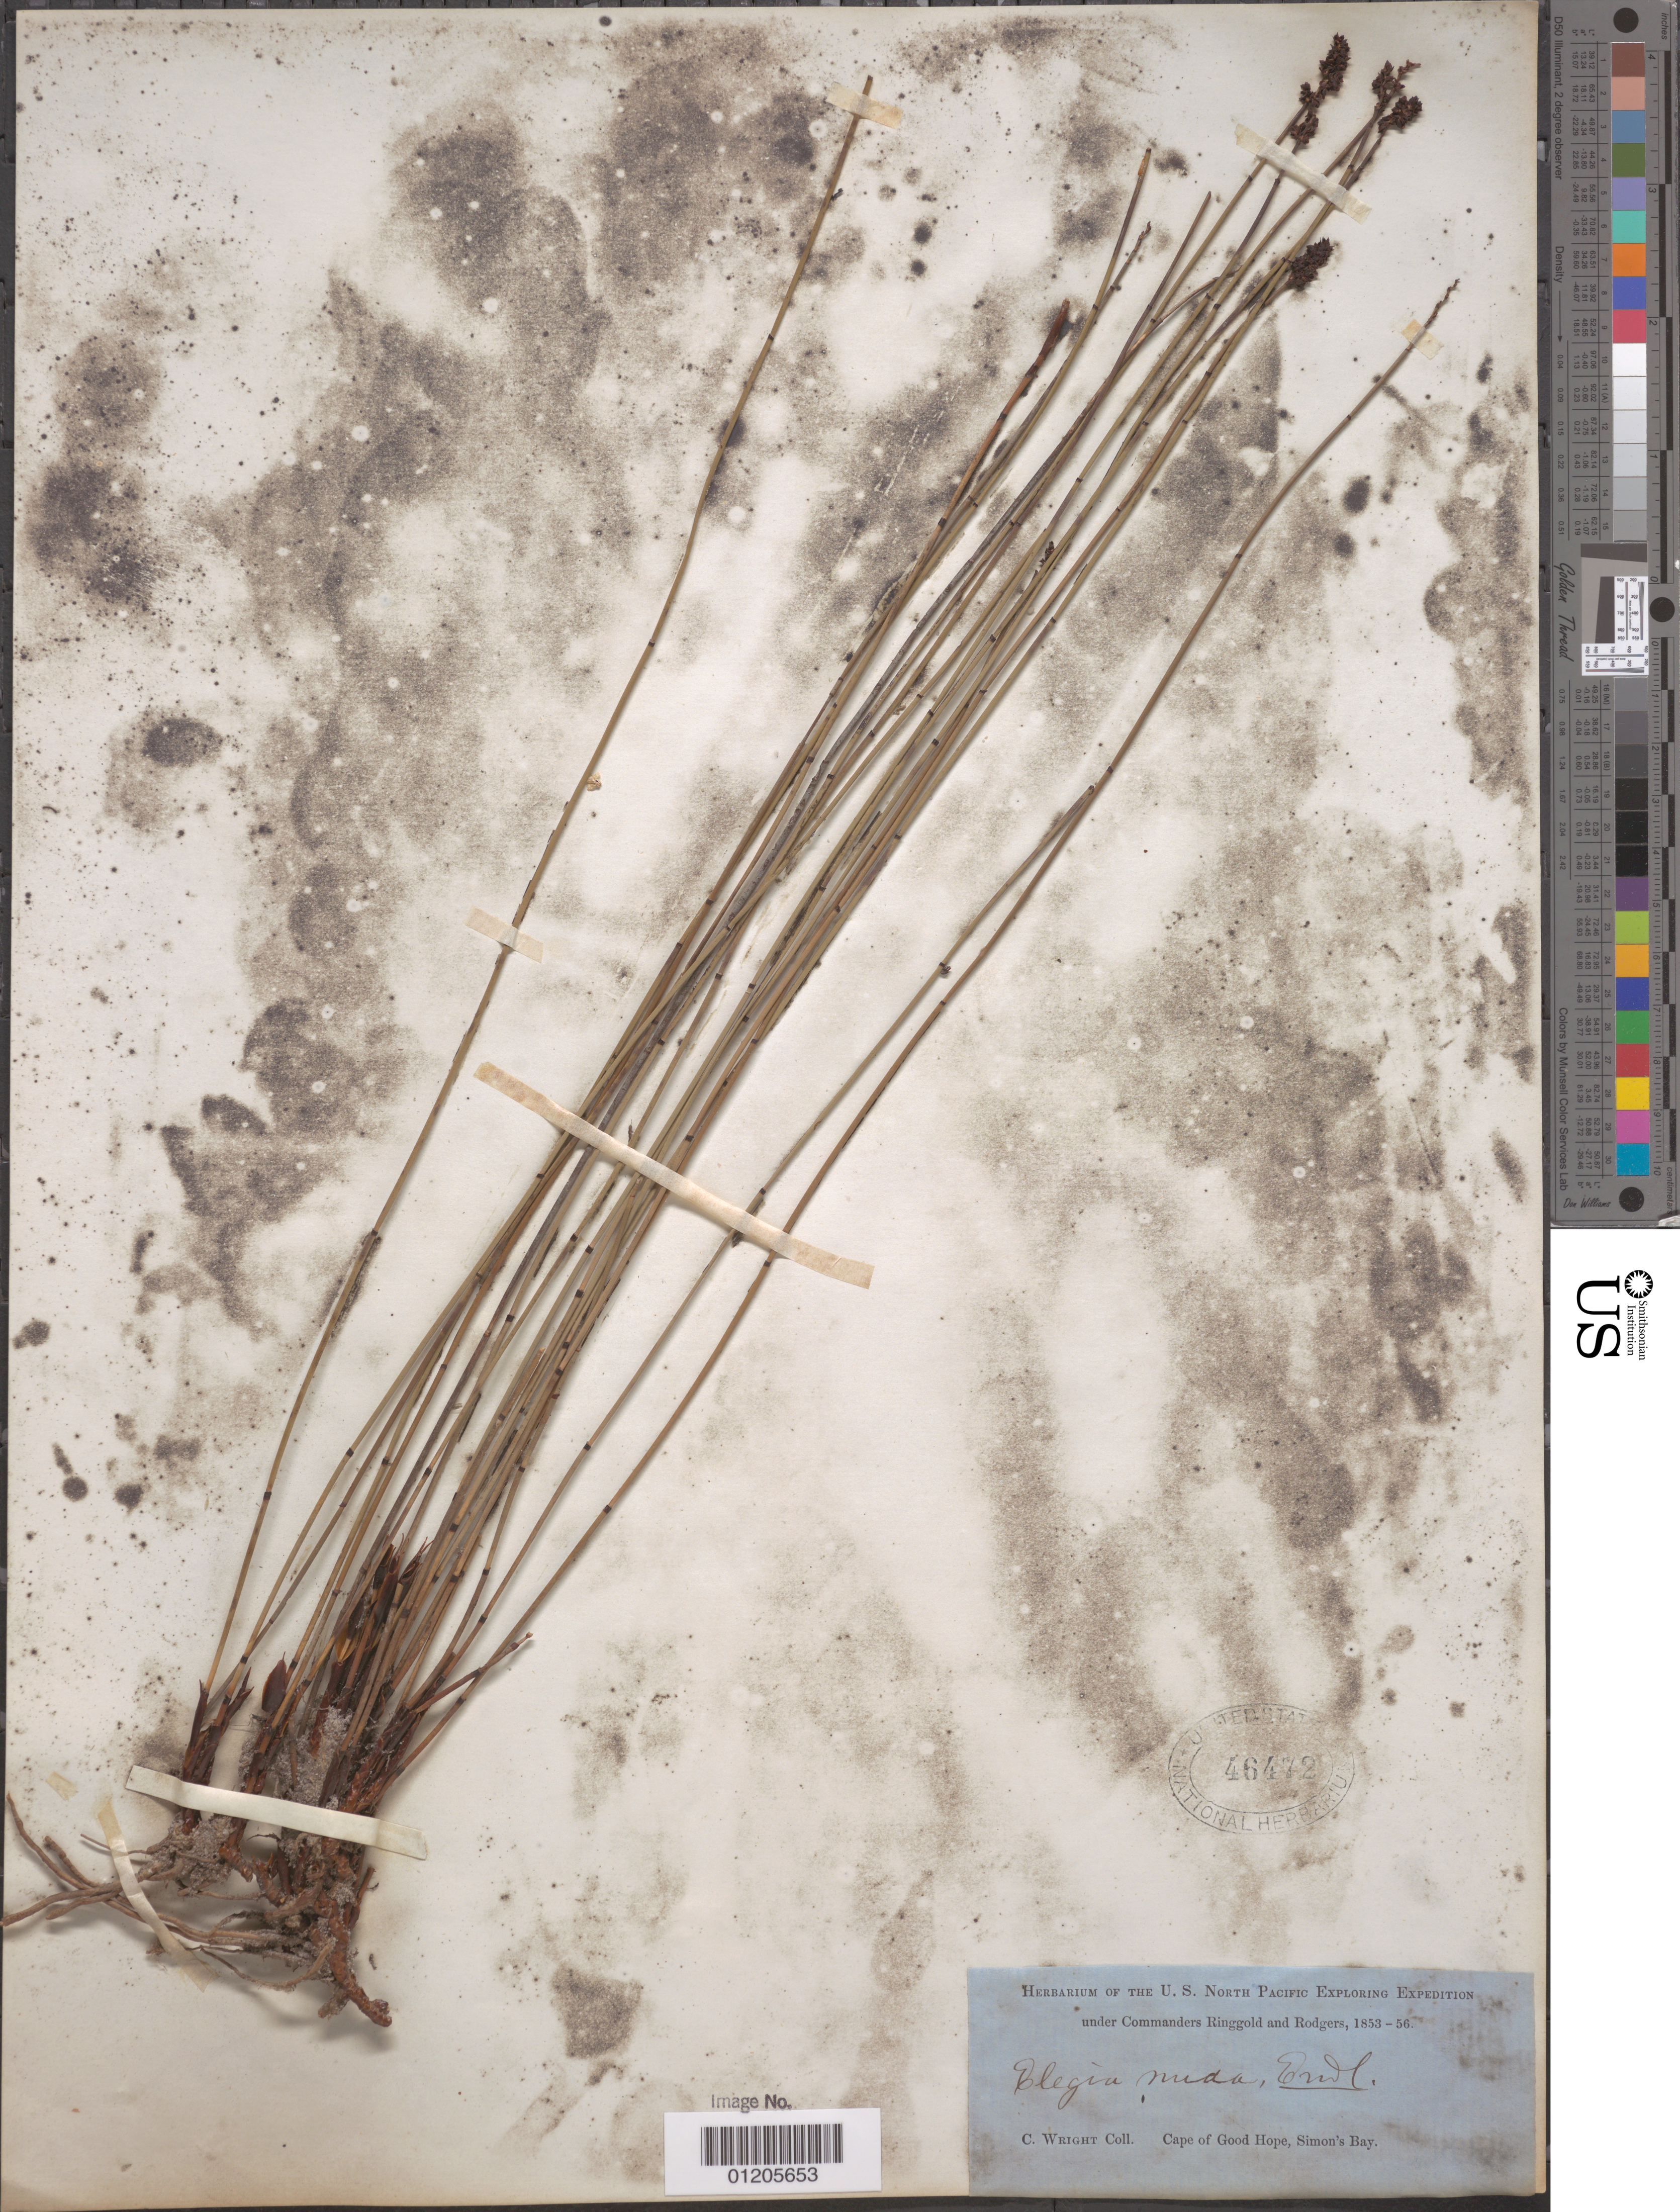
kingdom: Plantae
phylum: Tracheophyta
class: Liliopsida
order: Poales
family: Restionaceae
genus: Elegia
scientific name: Elegia nuda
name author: (Rottb.) Kunth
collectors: C. Wright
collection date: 1853/1856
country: South Africa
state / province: Western Cape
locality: Cape of Good Hope, Simon's Bay.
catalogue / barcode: US 46472